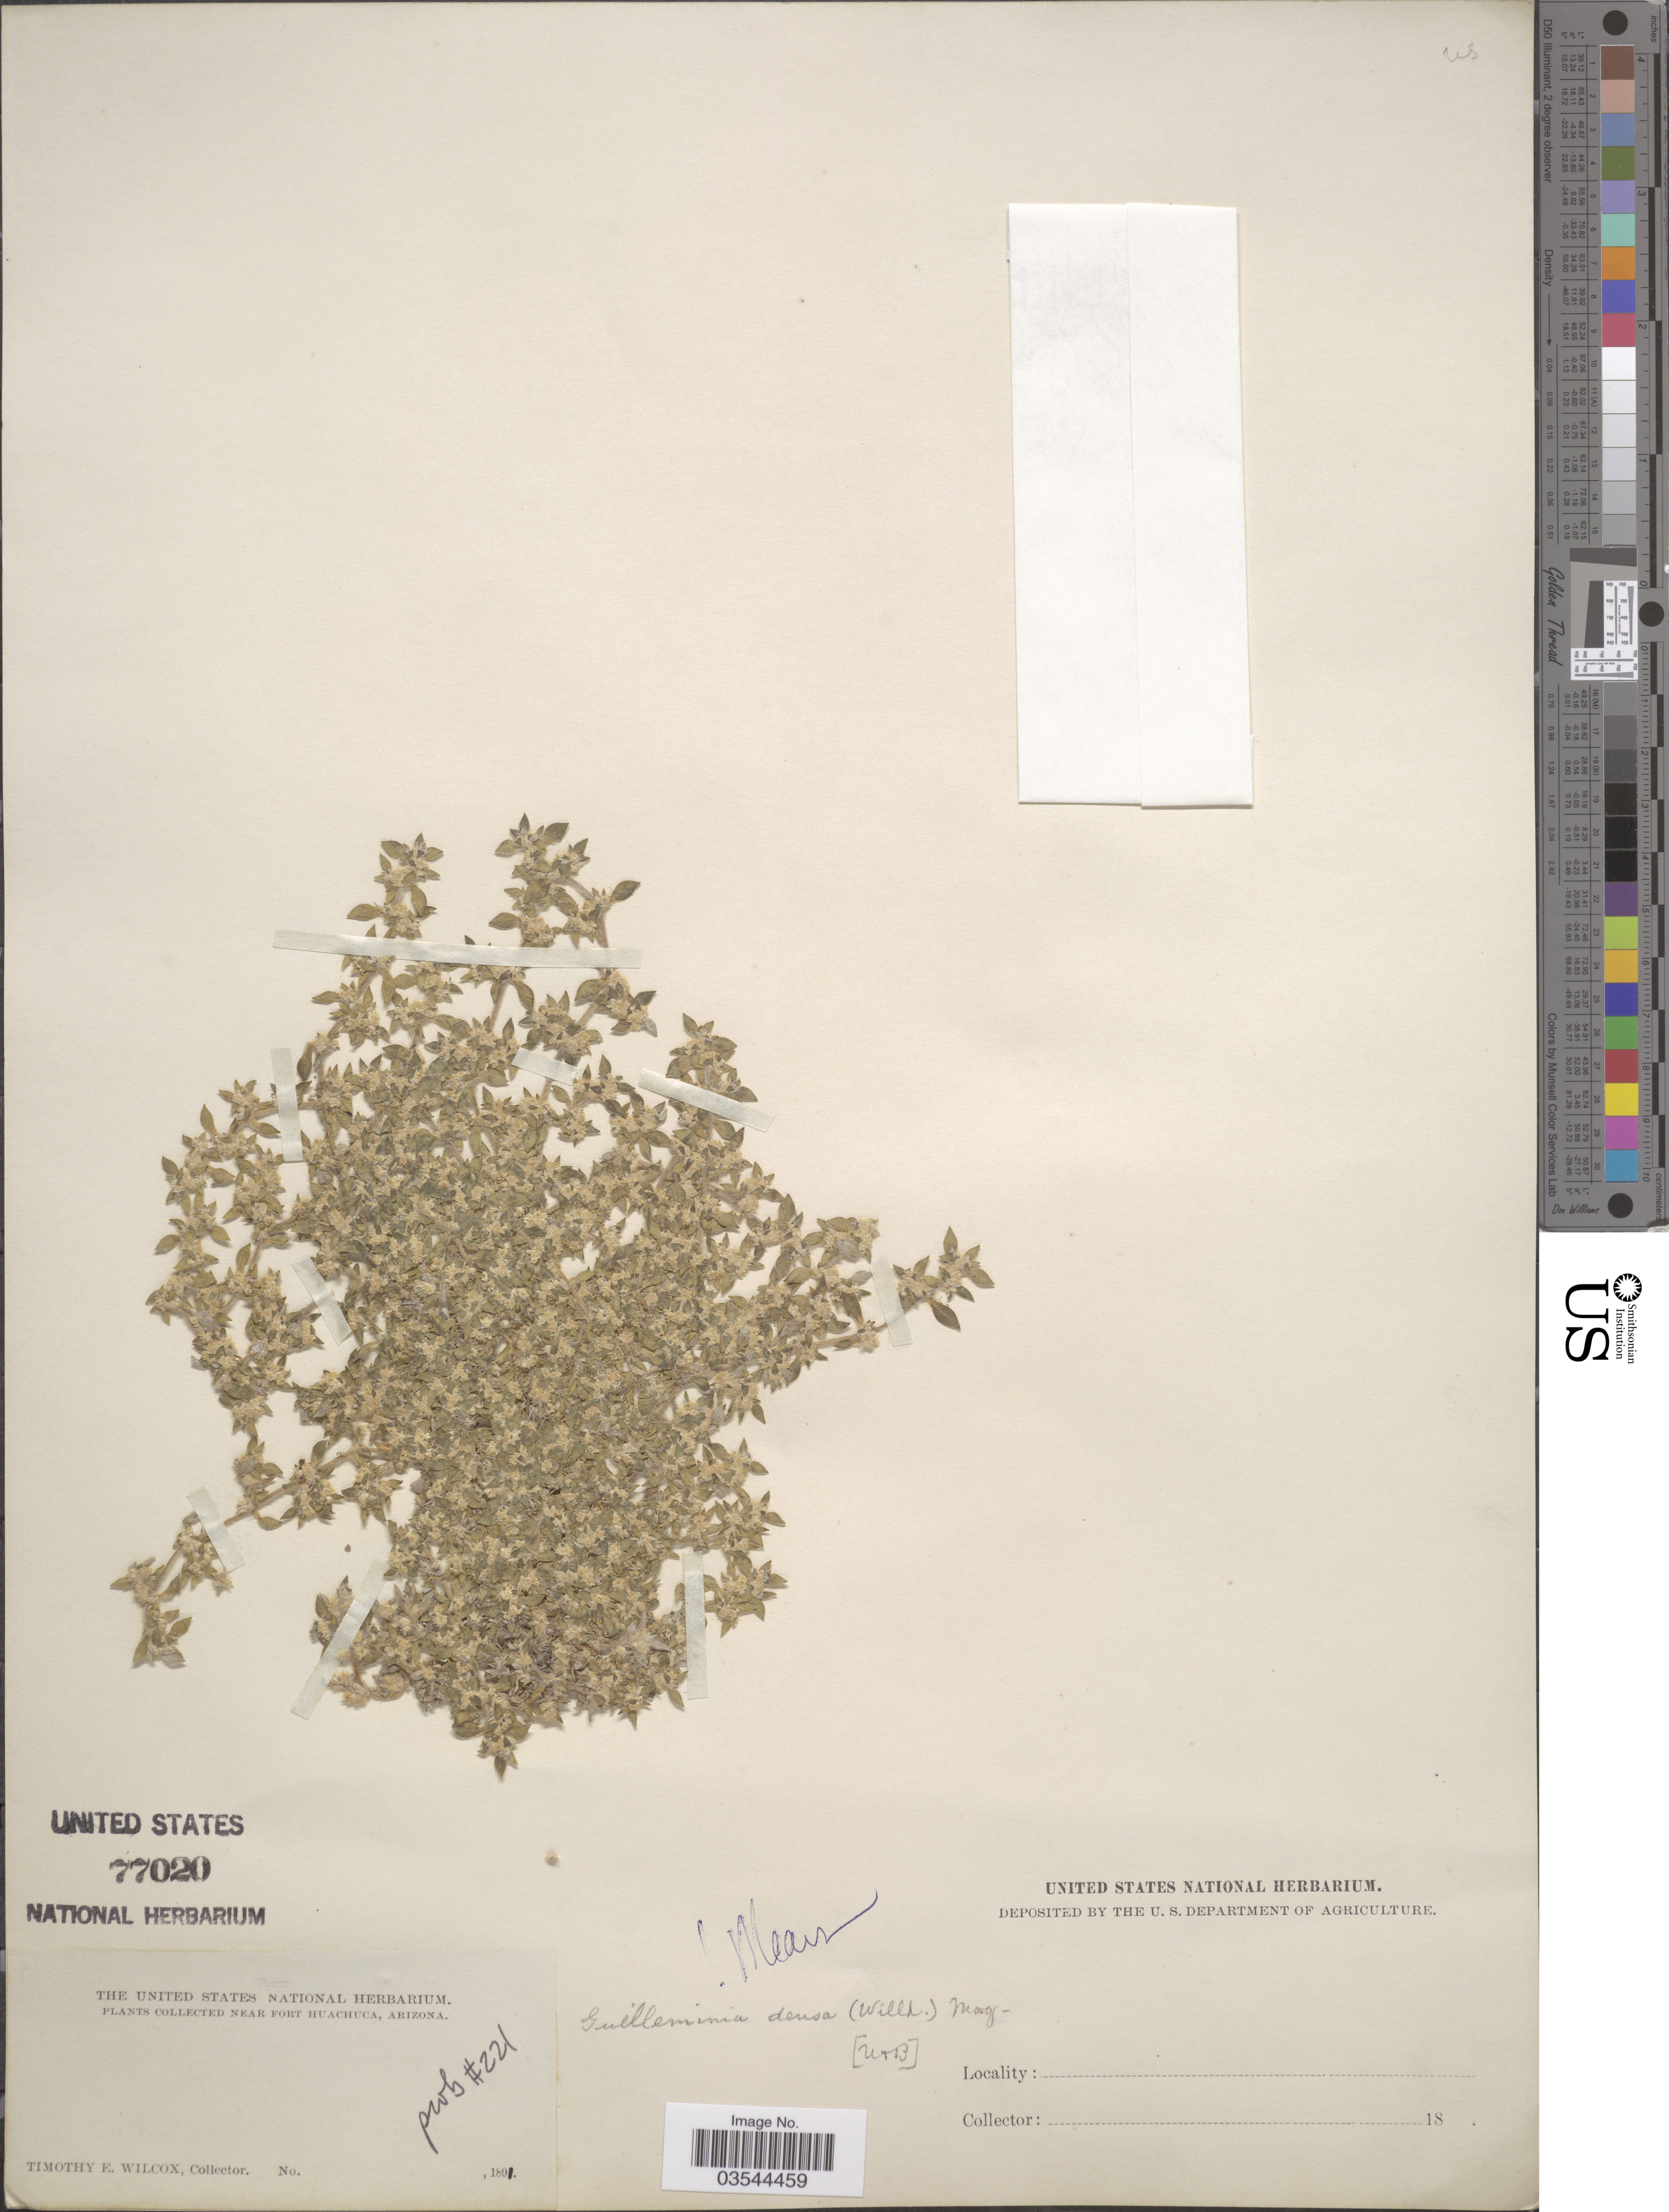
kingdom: Plantae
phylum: Tracheophyta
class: Magnoliopsida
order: Caryophyllales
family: Amaranthaceae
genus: Guilleminea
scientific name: Guilleminea densa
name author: (Humb. & Bonpl. ex Schult.) Moq.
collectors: T. E. Wilcox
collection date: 1891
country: United States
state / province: Arizona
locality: Near Fort Huachuca.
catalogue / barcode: US 77020